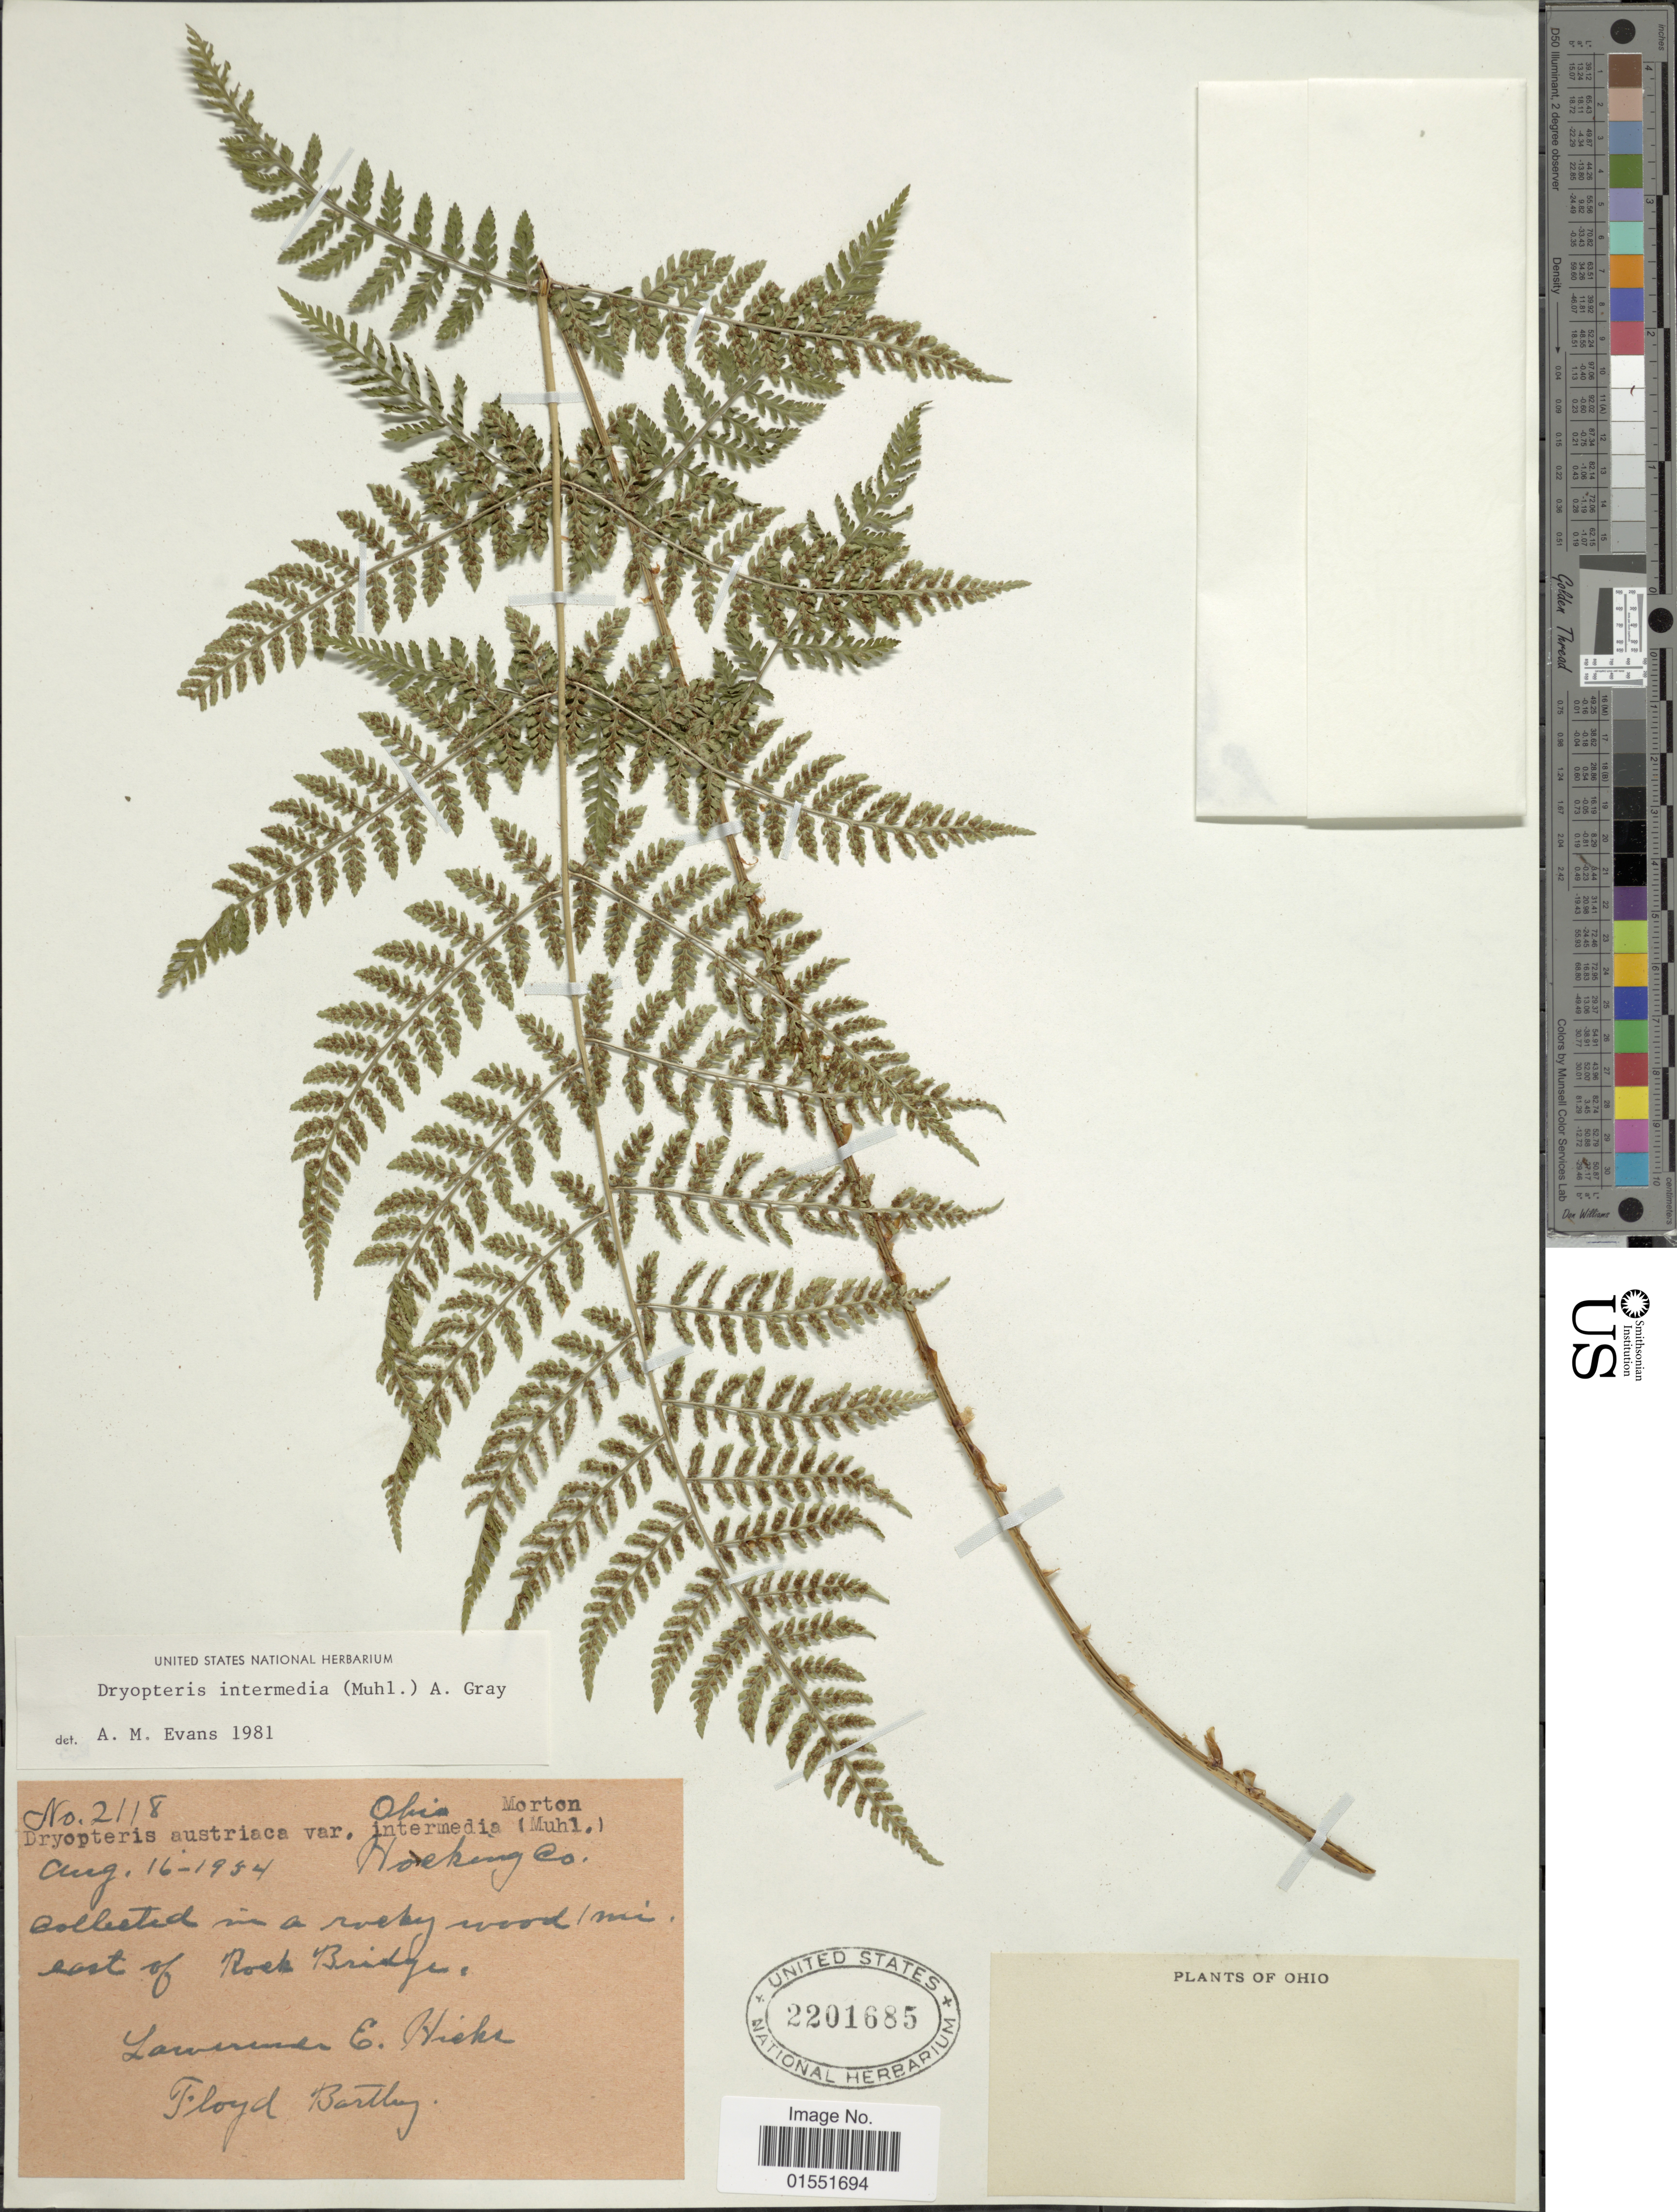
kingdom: Plantae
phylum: Tracheophyta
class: Polypodiopsida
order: Polypodiales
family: Dryopteridaceae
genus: Dryopteris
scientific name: Dryopteris intermedia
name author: (Muhl.) A. Gray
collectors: L. E. Hicks & F. Bartley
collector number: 2118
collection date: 1954-08-16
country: United States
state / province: Ohio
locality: Hocking Co. Rocky wood 1 mi. east of Rock Bridge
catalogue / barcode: US 2201685